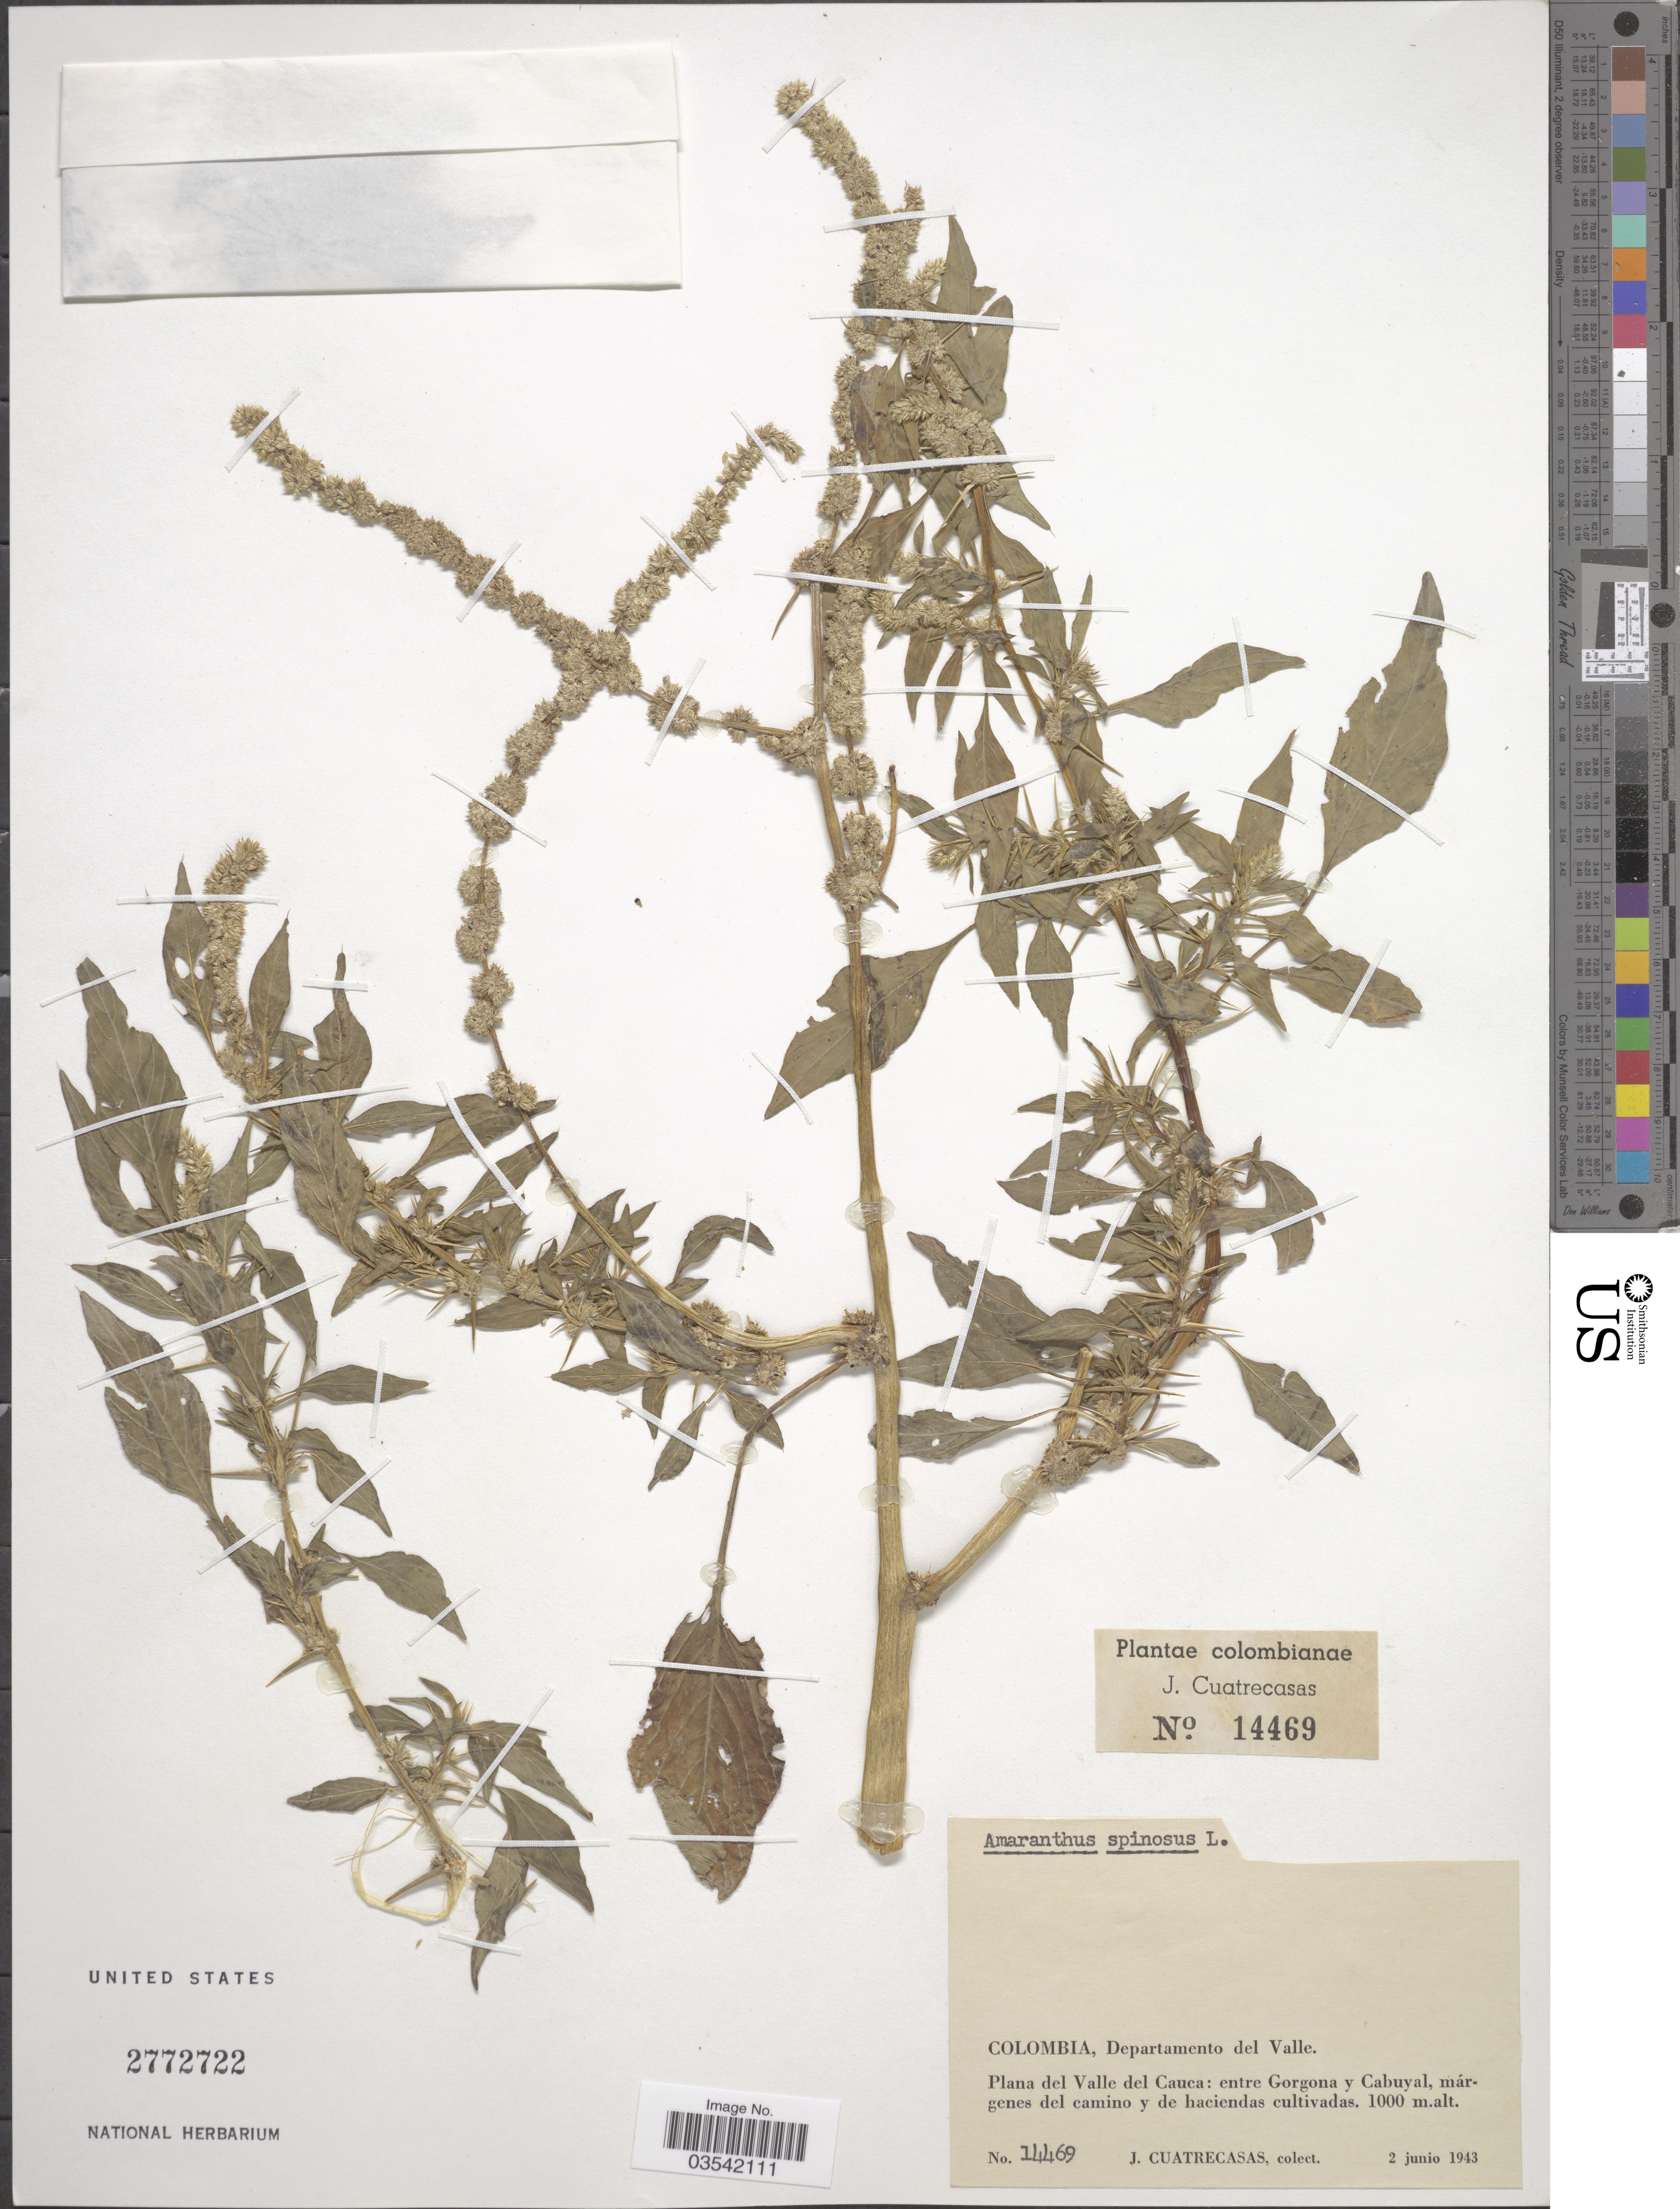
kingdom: Plantae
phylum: Tracheophyta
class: Magnoliopsida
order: Caryophyllales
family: Amaranthaceae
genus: Amaranthus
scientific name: Amaranthus spinosus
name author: L.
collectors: J. Cuatrecasas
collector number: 14469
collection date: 1943-06-02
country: Colombia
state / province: Valle del Cauca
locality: Departamento del Valle. Plana del Valle del Cauca: entre Gorgona y Cabuyal.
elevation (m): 1000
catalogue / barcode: US 2772722